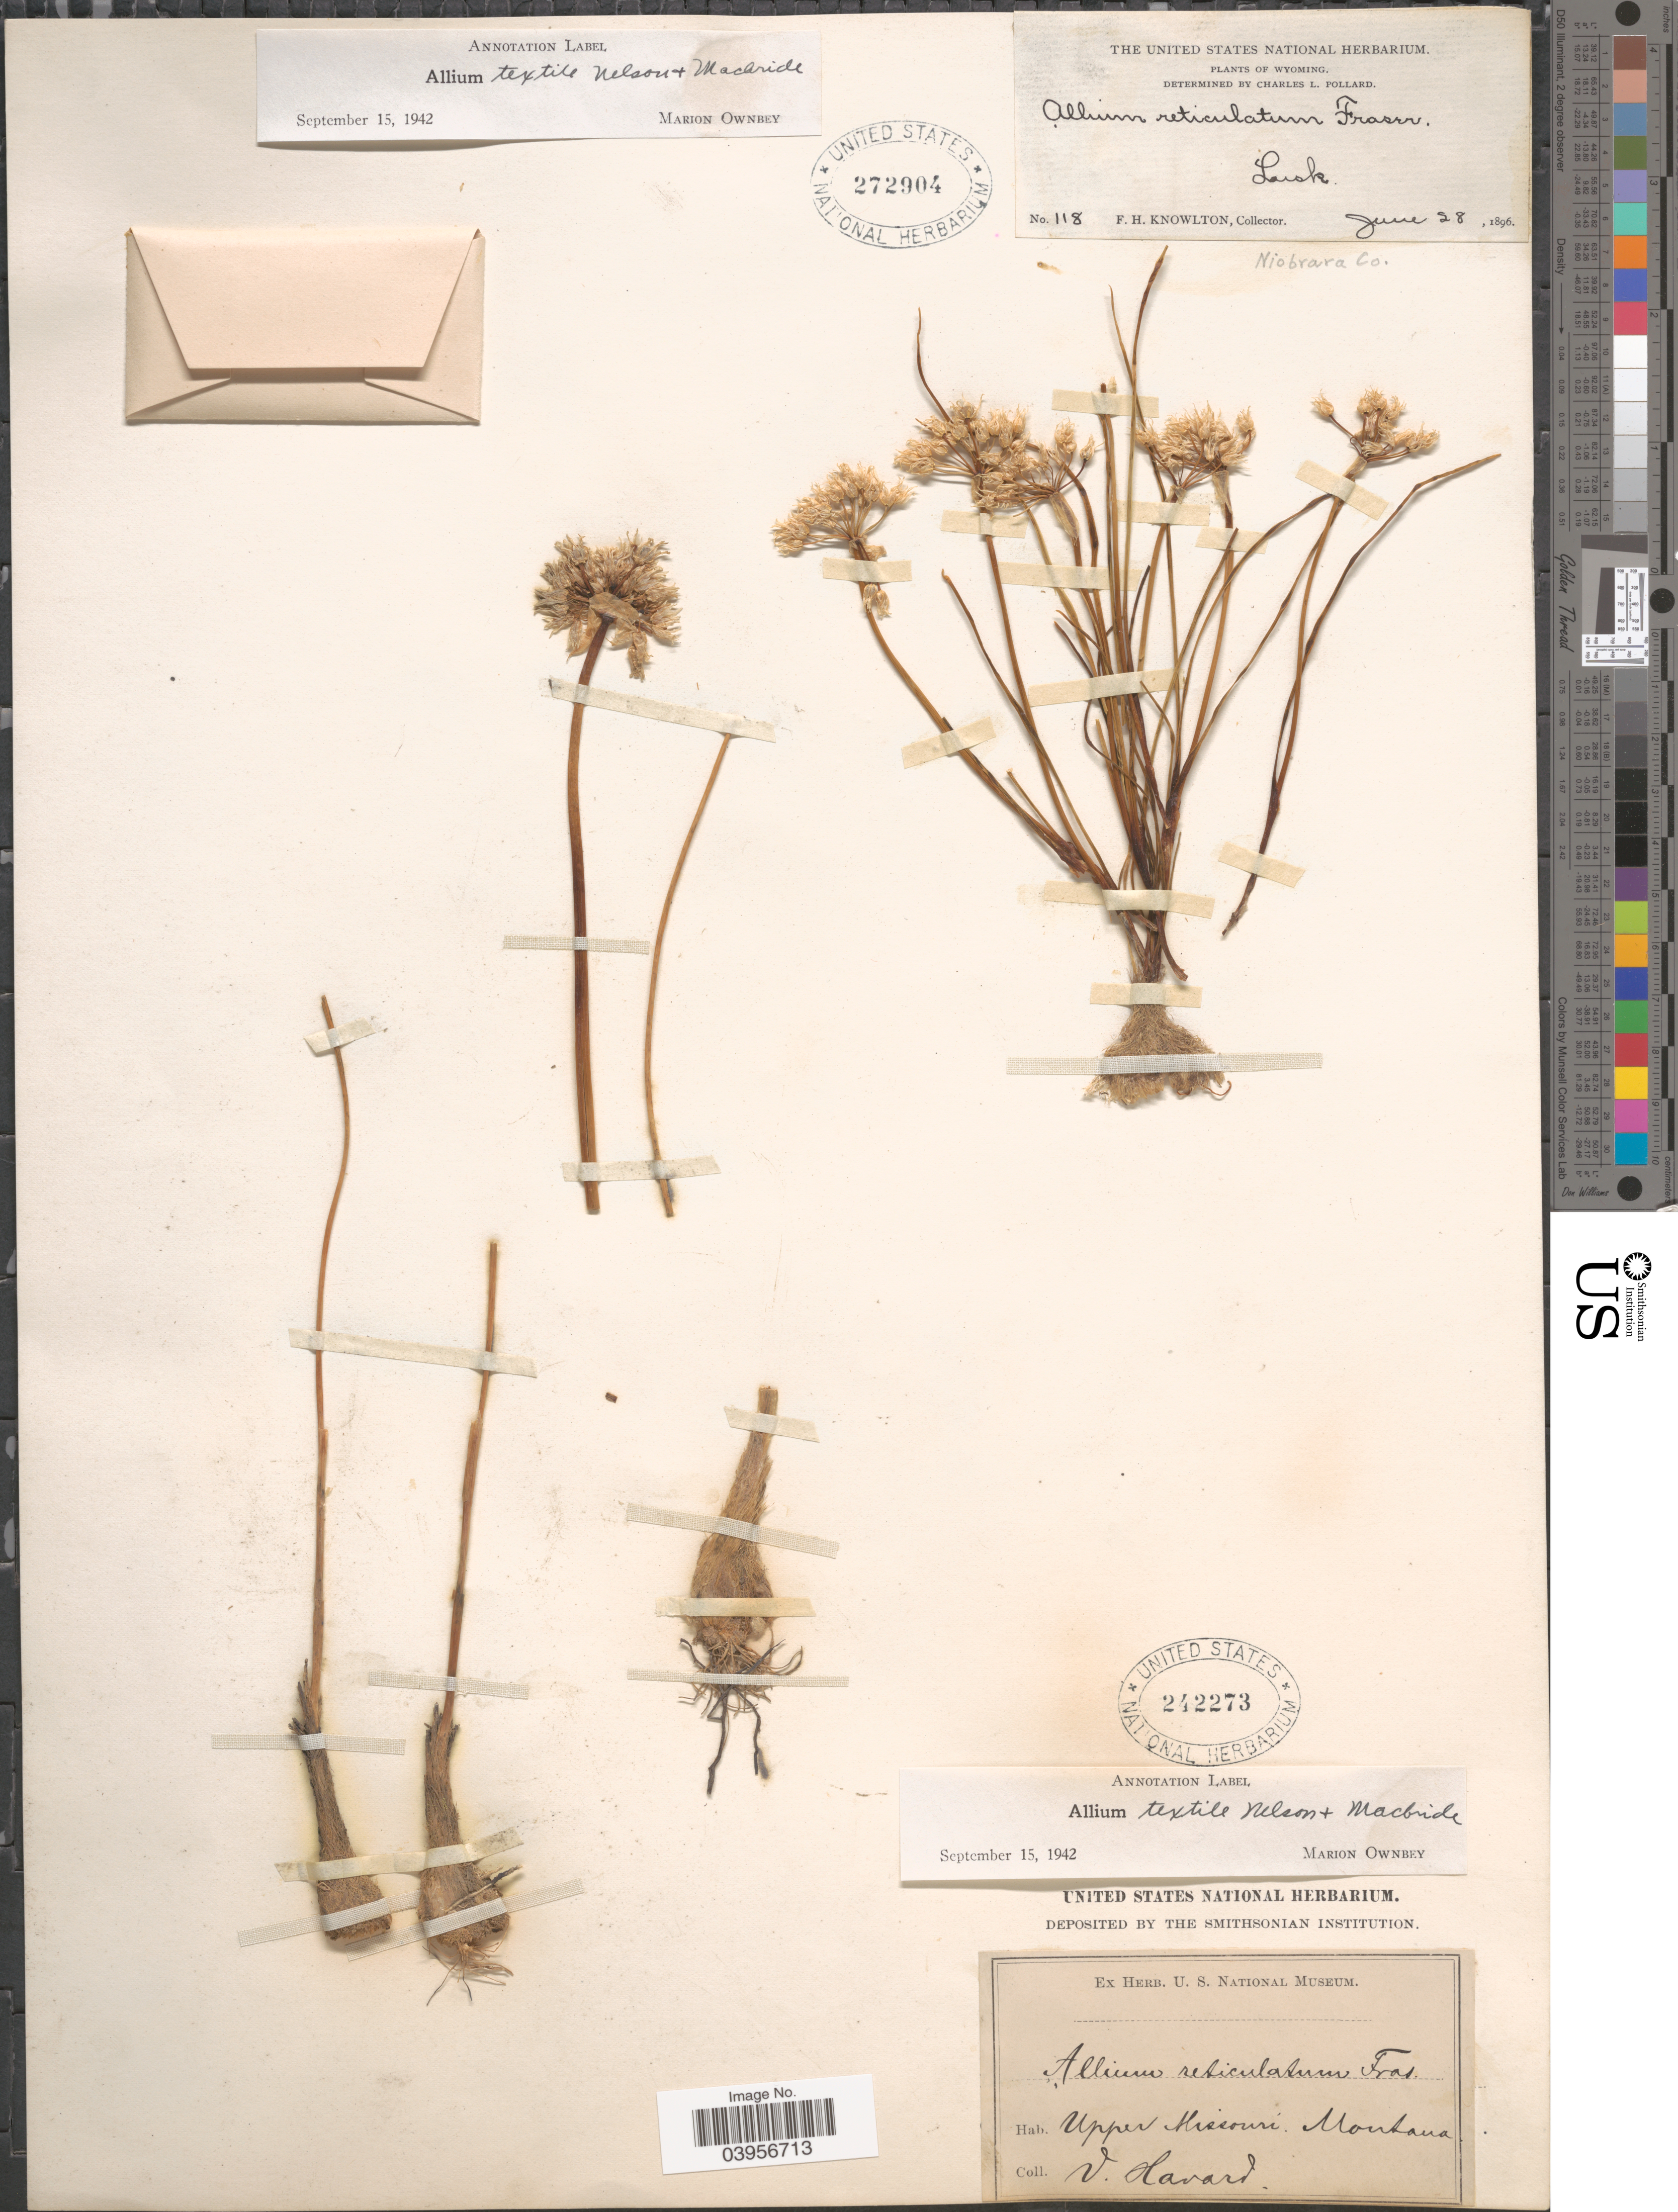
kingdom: Plantae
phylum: Tracheophyta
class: Liliopsida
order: Asparagales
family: Amaryllidaceae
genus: Allium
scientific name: Allium textile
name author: A. Nelson & J.F. Macbr.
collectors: V. Havard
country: United States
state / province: Montana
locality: Upper Missouri.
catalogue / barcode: US 242273-2